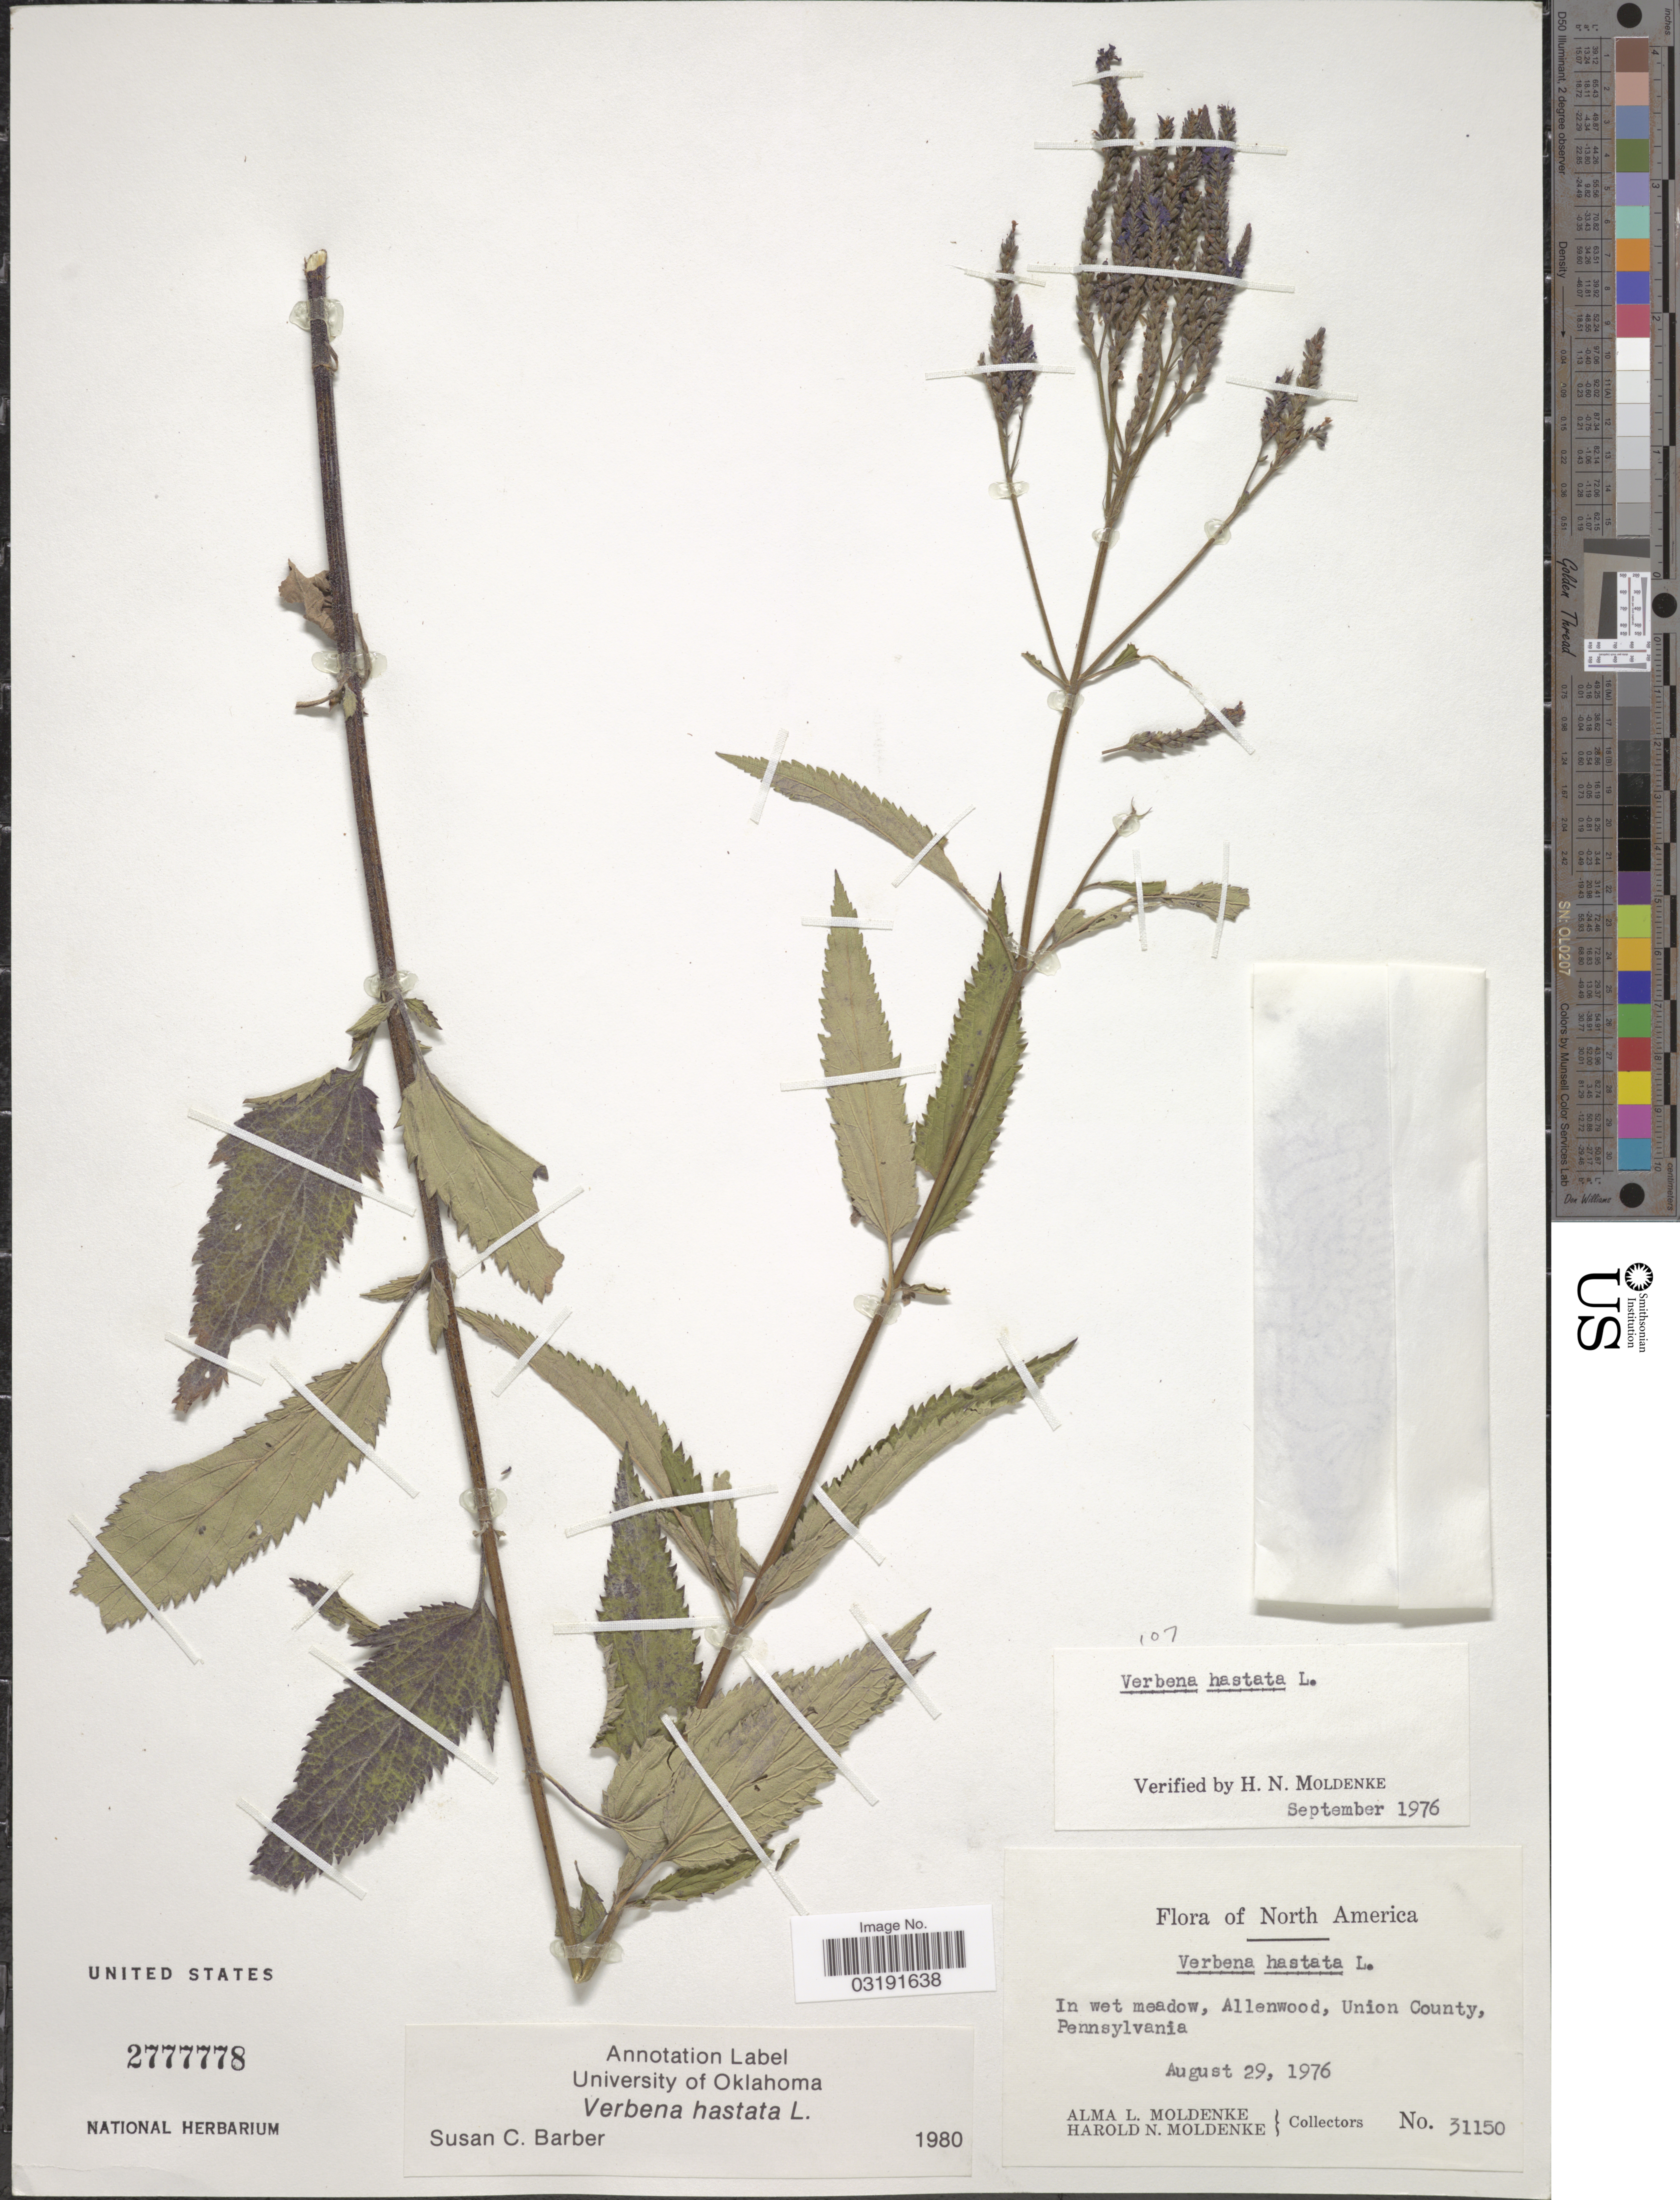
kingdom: Plantae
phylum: Tracheophyta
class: Magnoliopsida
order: Lamiales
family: Verbenaceae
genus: Verbena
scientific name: Verbena hastata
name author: L.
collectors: A. L. Moldenke & H. N. Moldenke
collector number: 31150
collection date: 1976-08-29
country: United States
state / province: Pennsylvania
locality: Allenwood, Union County.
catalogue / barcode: US 2777778